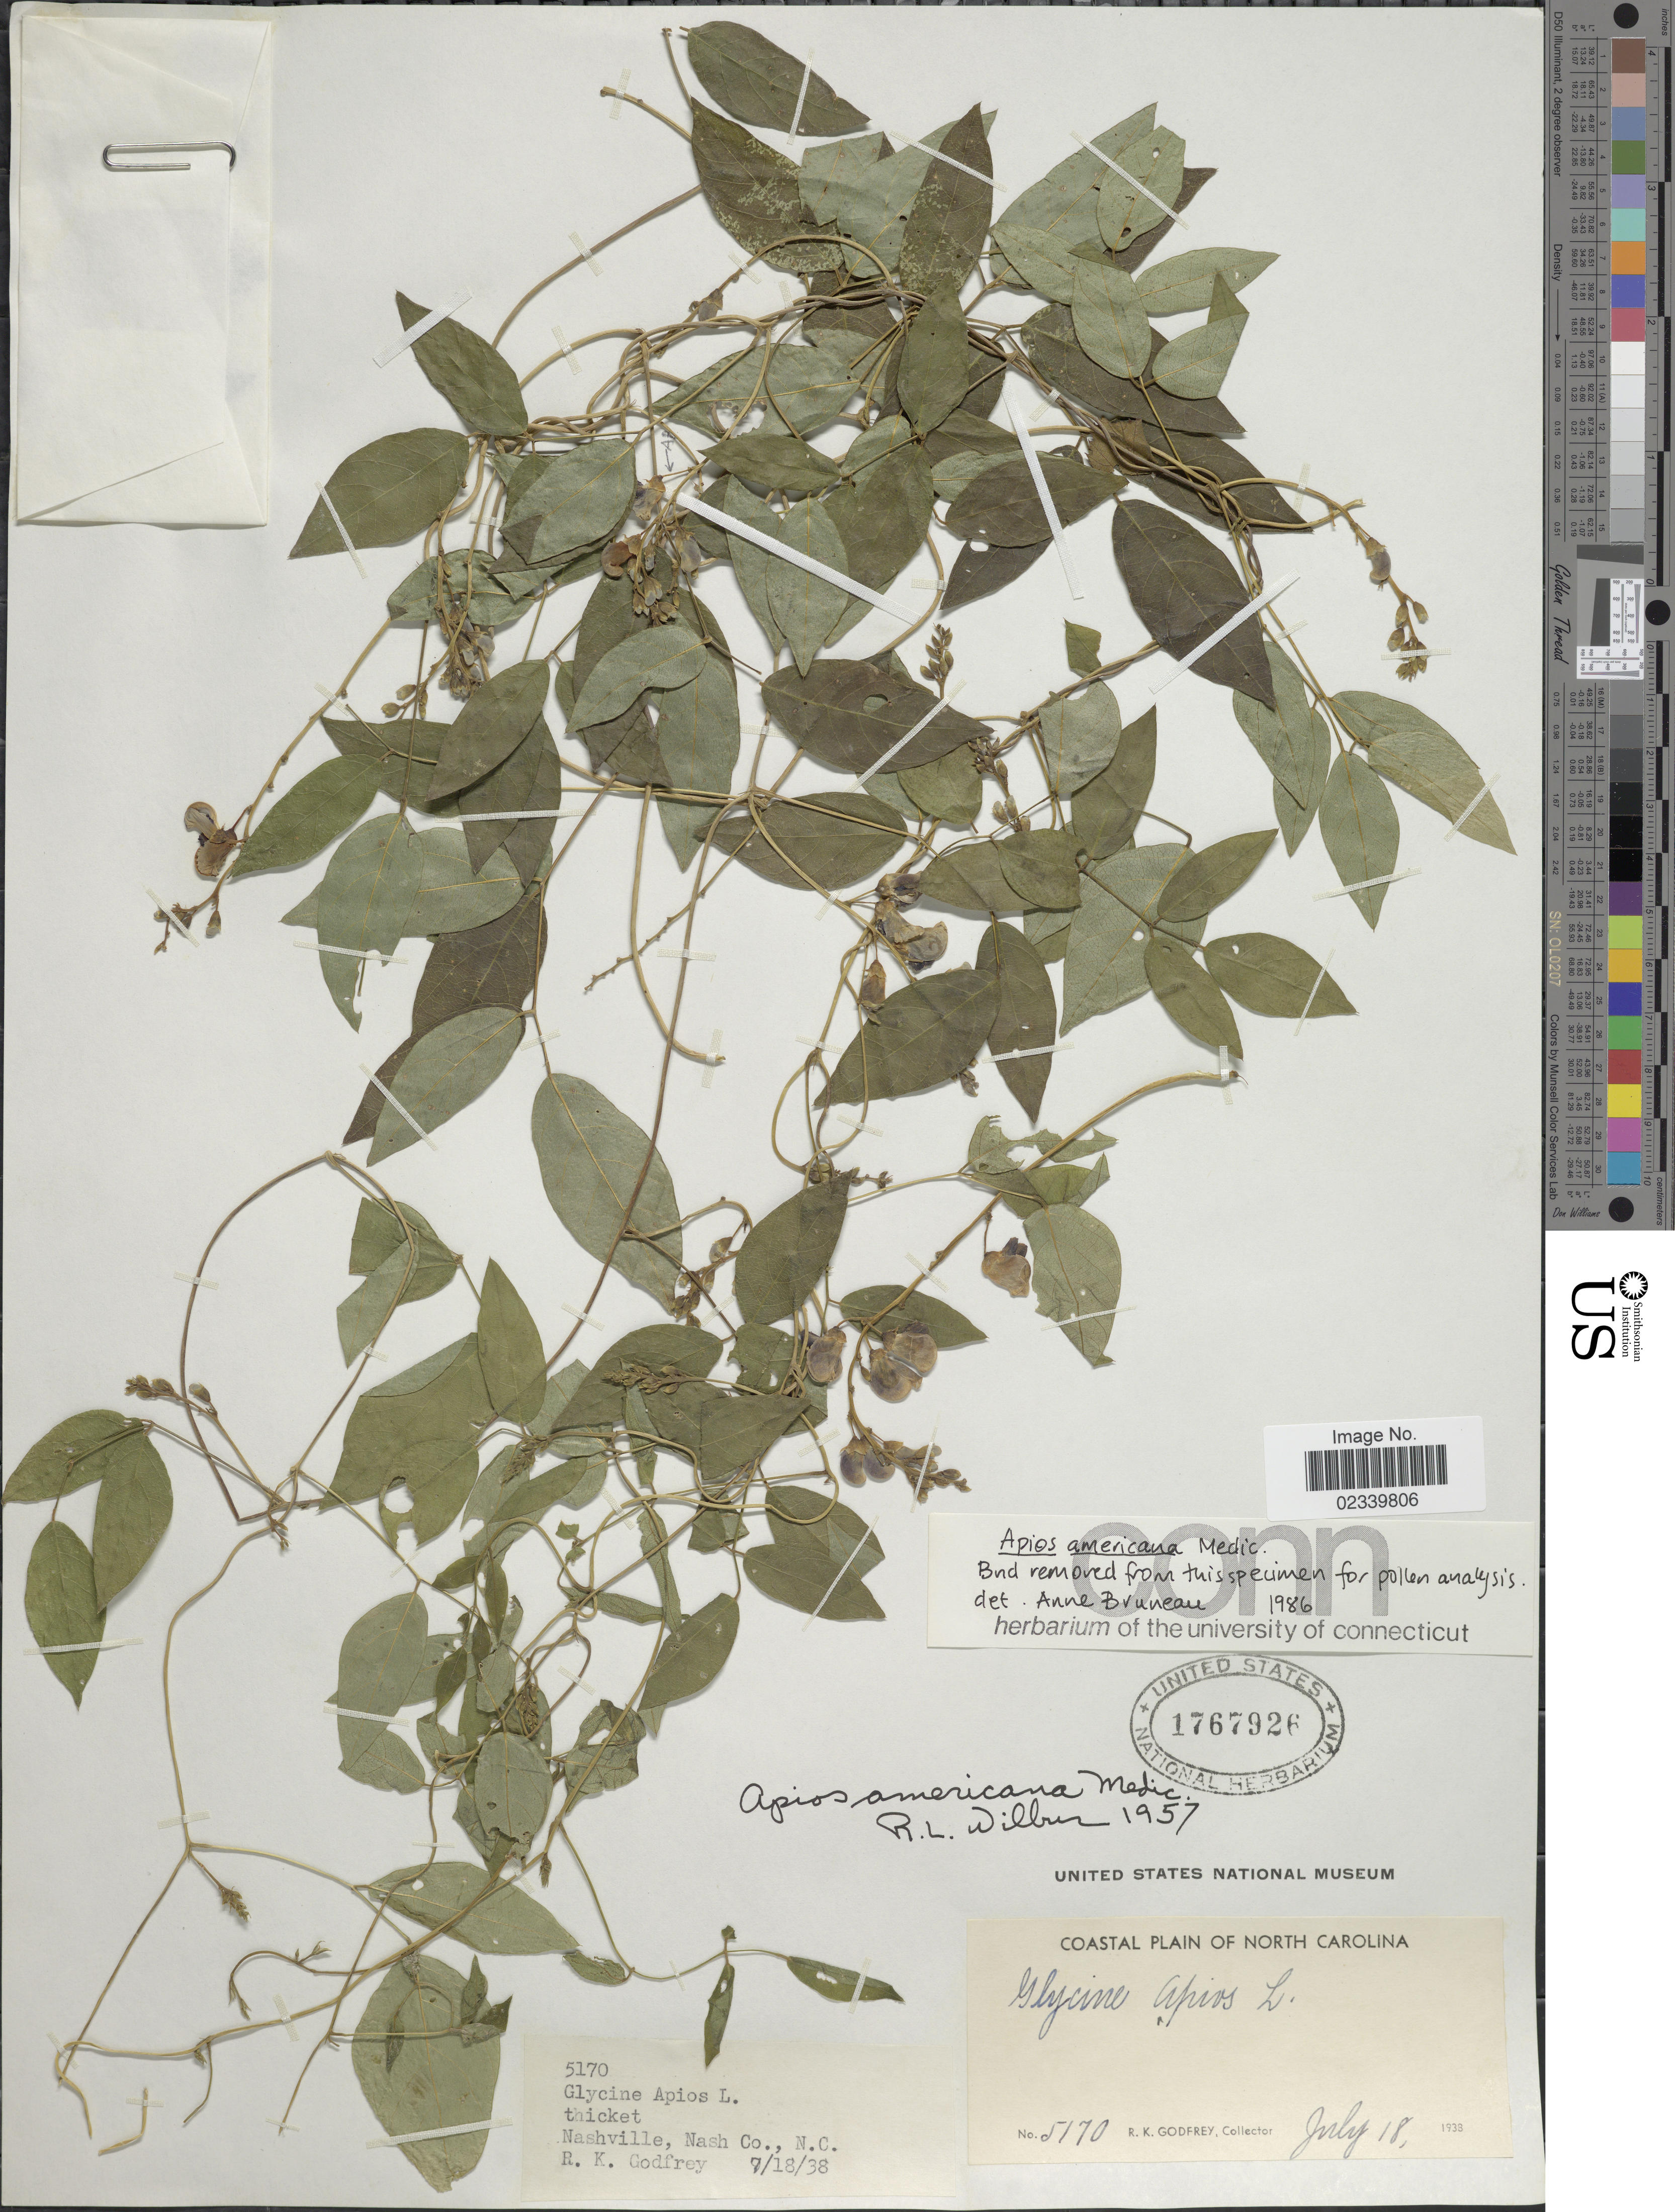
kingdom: Plantae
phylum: Tracheophyta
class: Magnoliopsida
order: Fabales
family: Fabaceae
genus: Apios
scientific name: Apios americana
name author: Medik.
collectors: R. K. Godfrey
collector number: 5170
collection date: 1938-07-18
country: United States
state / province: North Carolina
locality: Coastal Plain of North Carolina, . Nashville, Nash Co., N.C.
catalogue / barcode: US 1767926